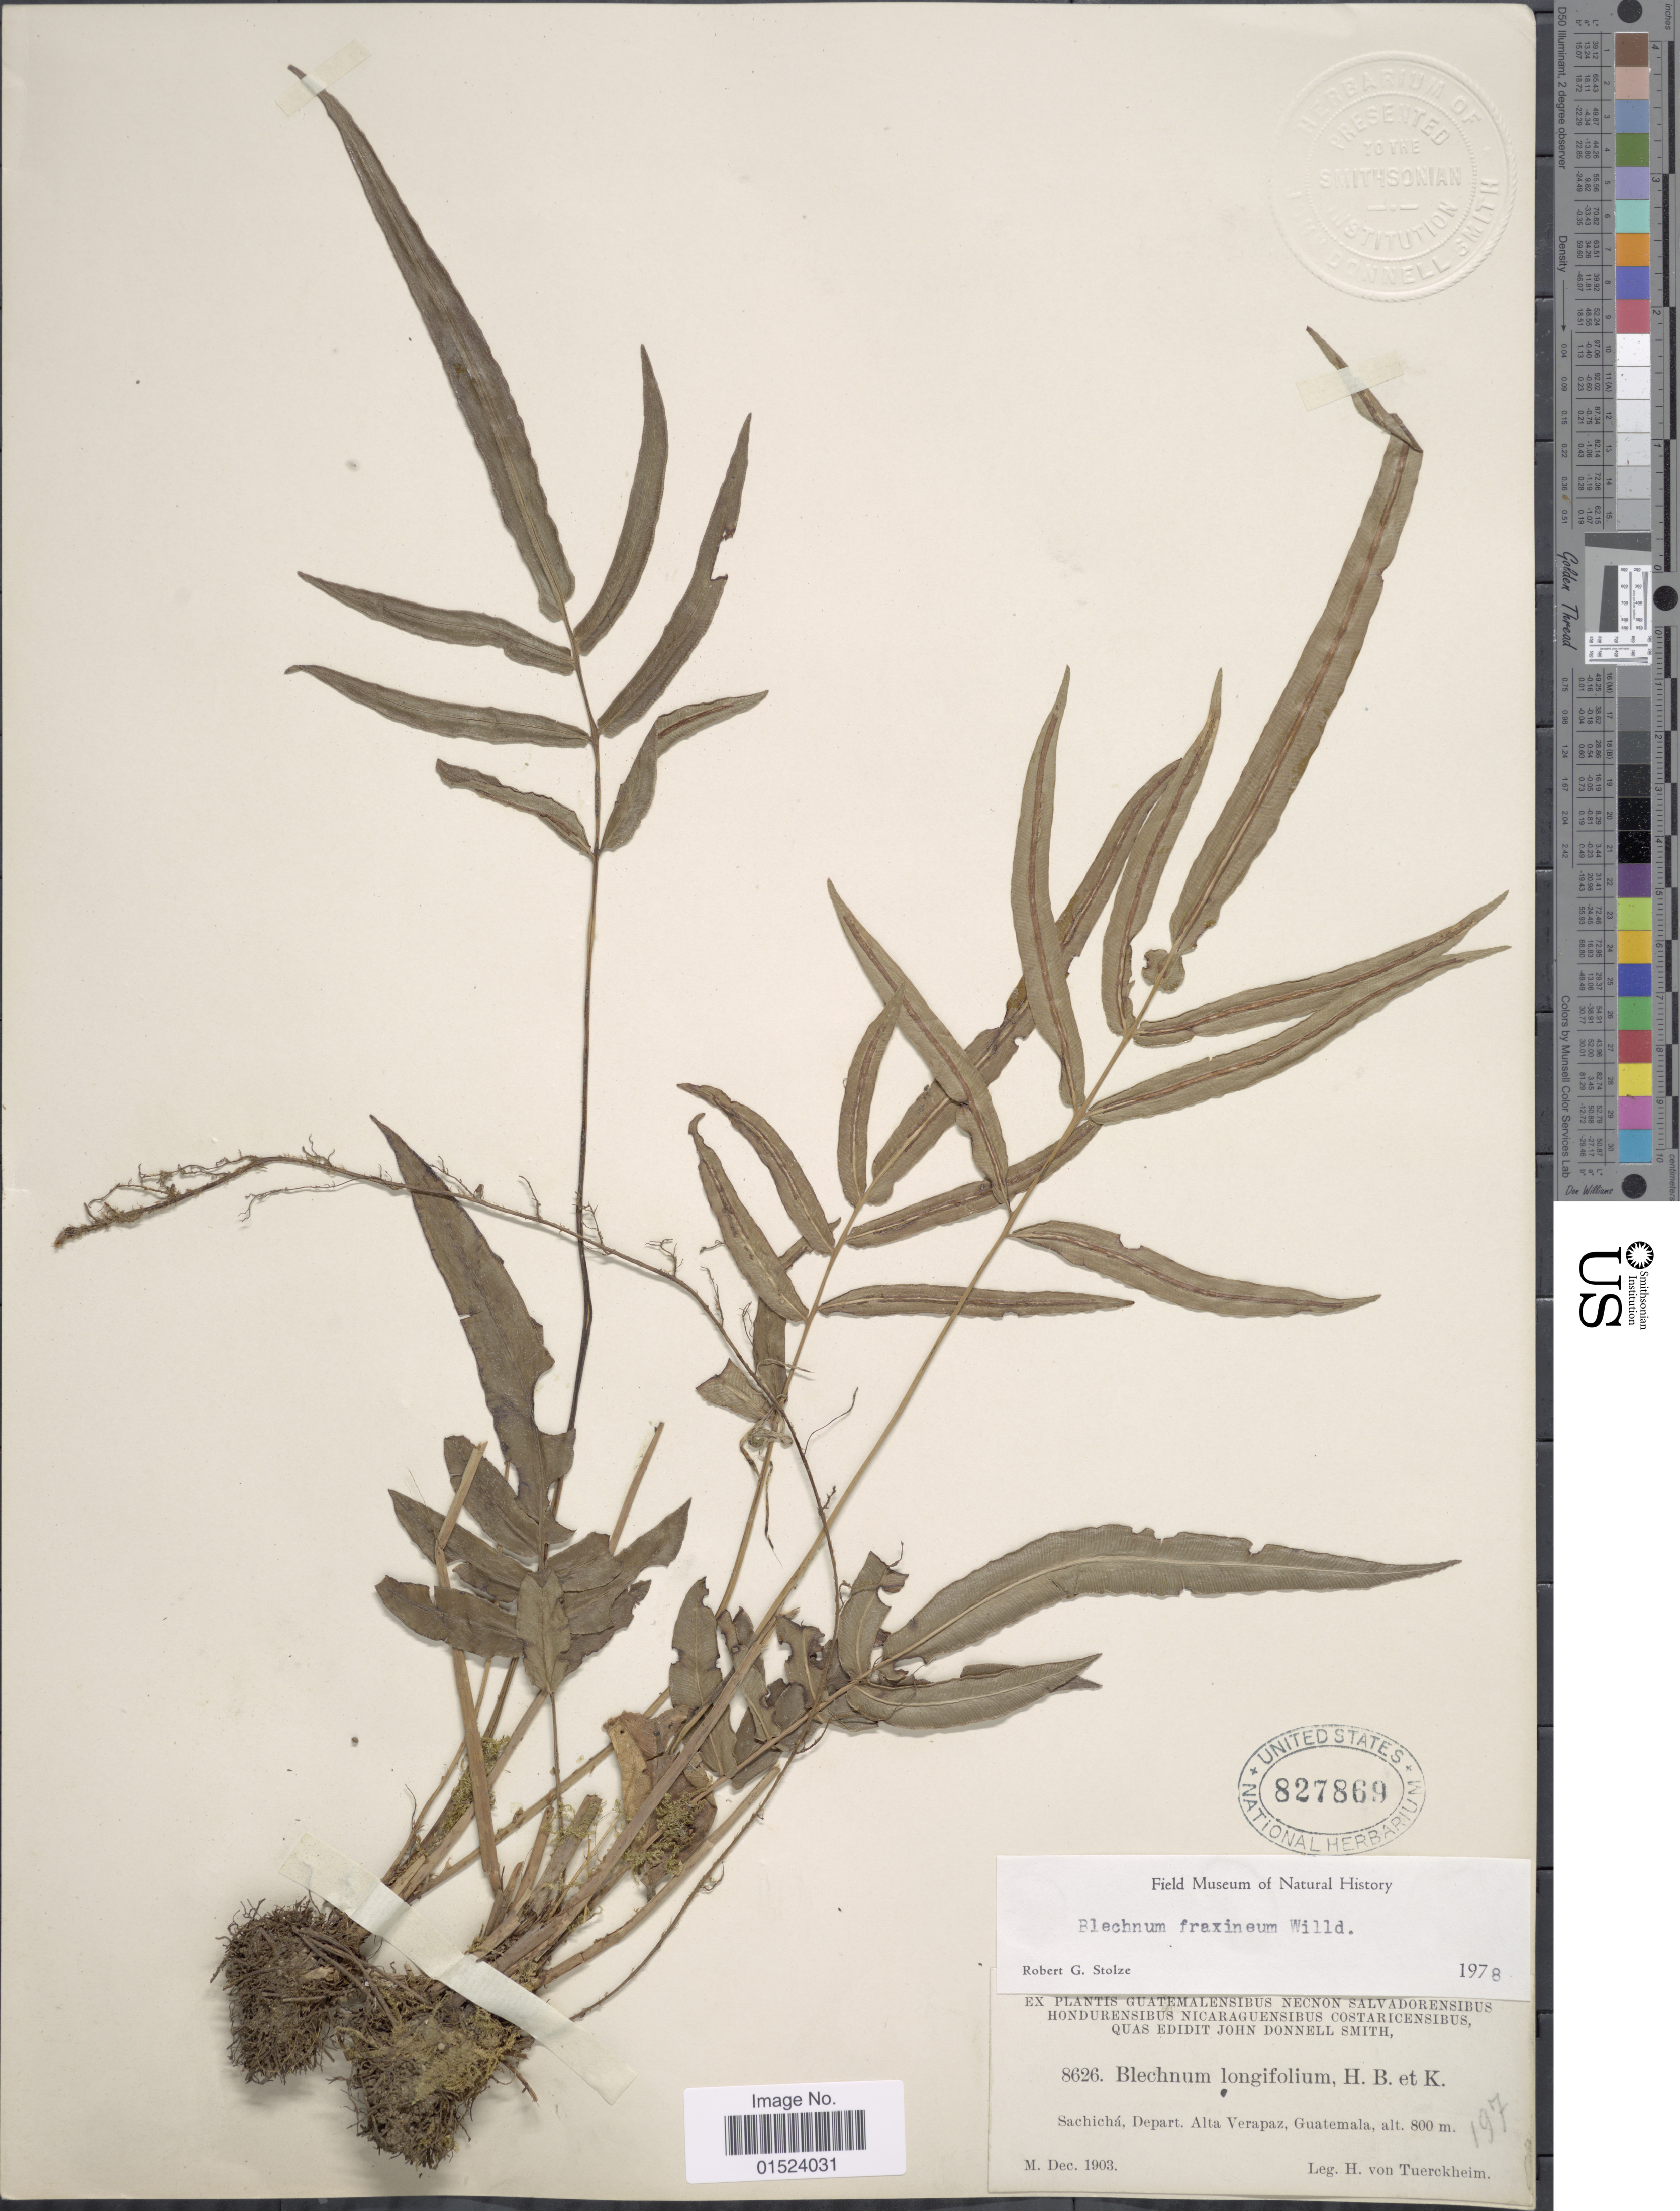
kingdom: Plantae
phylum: Tracheophyta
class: Polypodiopsida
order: Polypodiales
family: Blechnaceae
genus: Blechnum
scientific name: Blechnum gracile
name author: Kaulf.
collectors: H. von Türckheim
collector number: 8626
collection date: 1903-12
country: Guatemala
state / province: Alta Verapaz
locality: Sachichá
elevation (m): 800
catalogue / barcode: US 827869